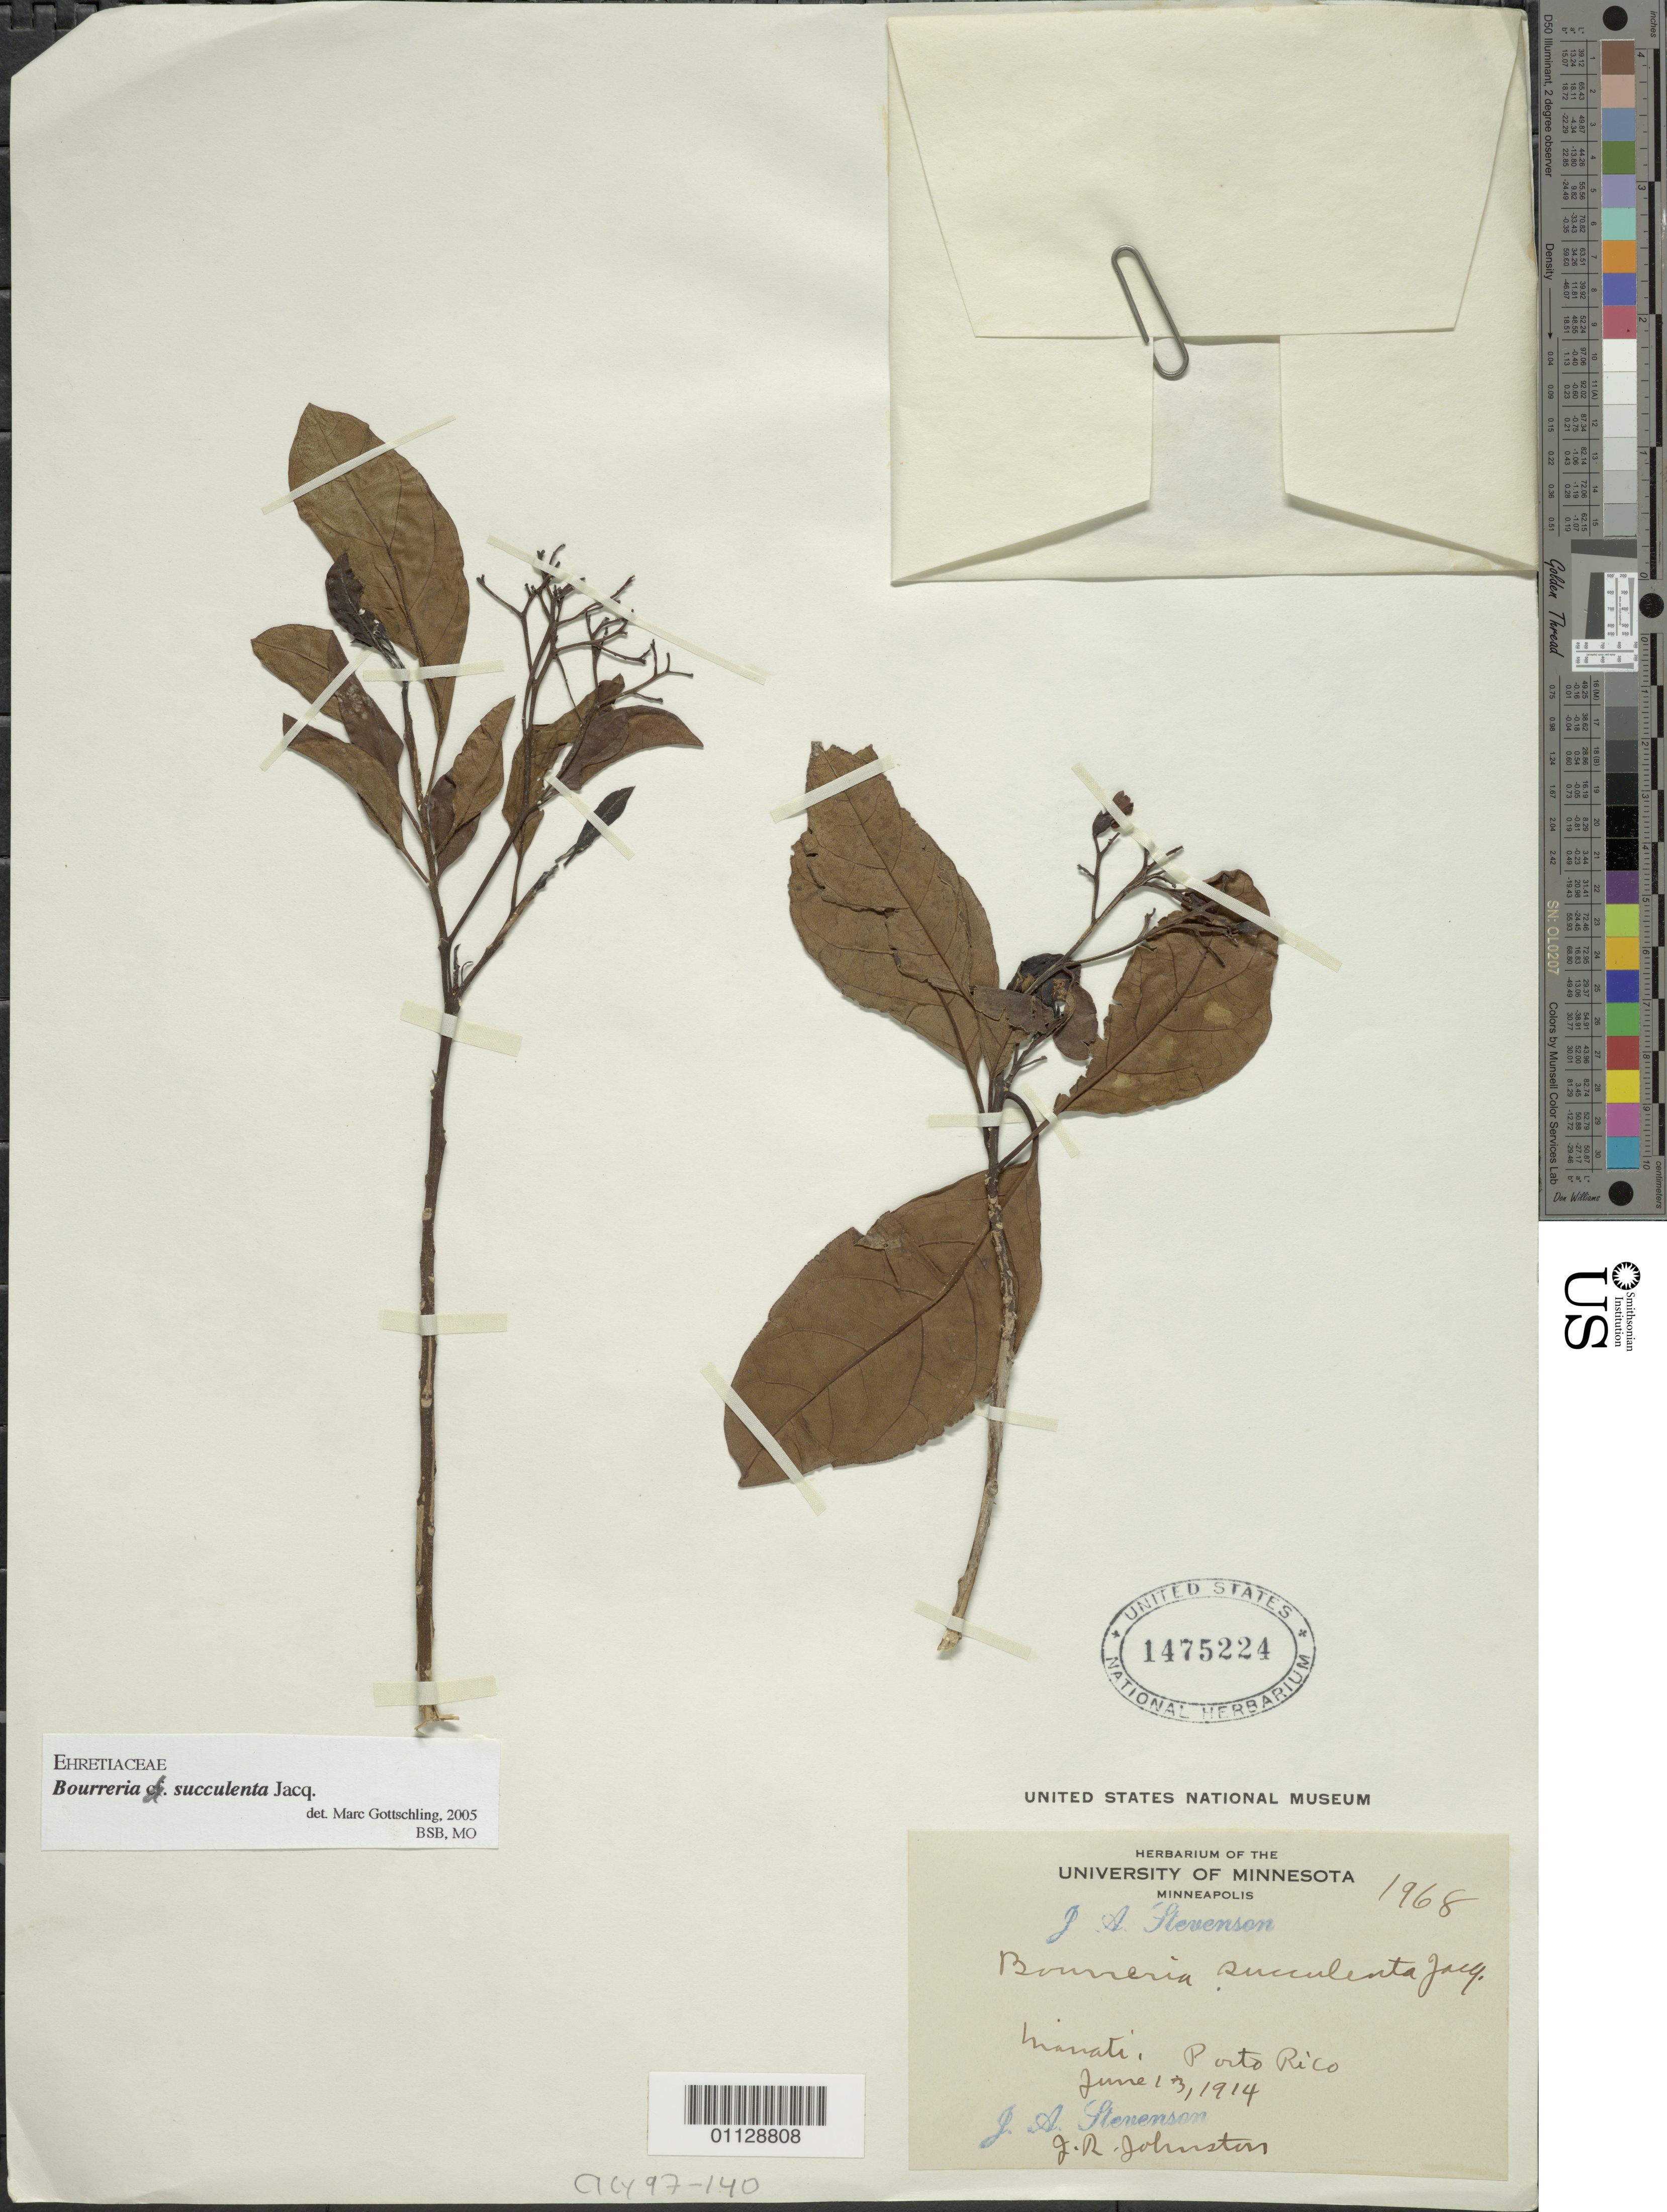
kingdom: Plantae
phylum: Tracheophyta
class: Magnoliopsida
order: Boraginales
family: Ehretiaceae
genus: Bourreria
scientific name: Bourreria succulenta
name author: Jacq.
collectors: J. Stevenson & J. Johnston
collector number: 1968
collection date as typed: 13 Jun 1914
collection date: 1914-06-13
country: Puerto Rico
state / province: Manatí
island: Puerto Rico I.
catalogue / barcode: US 1475224